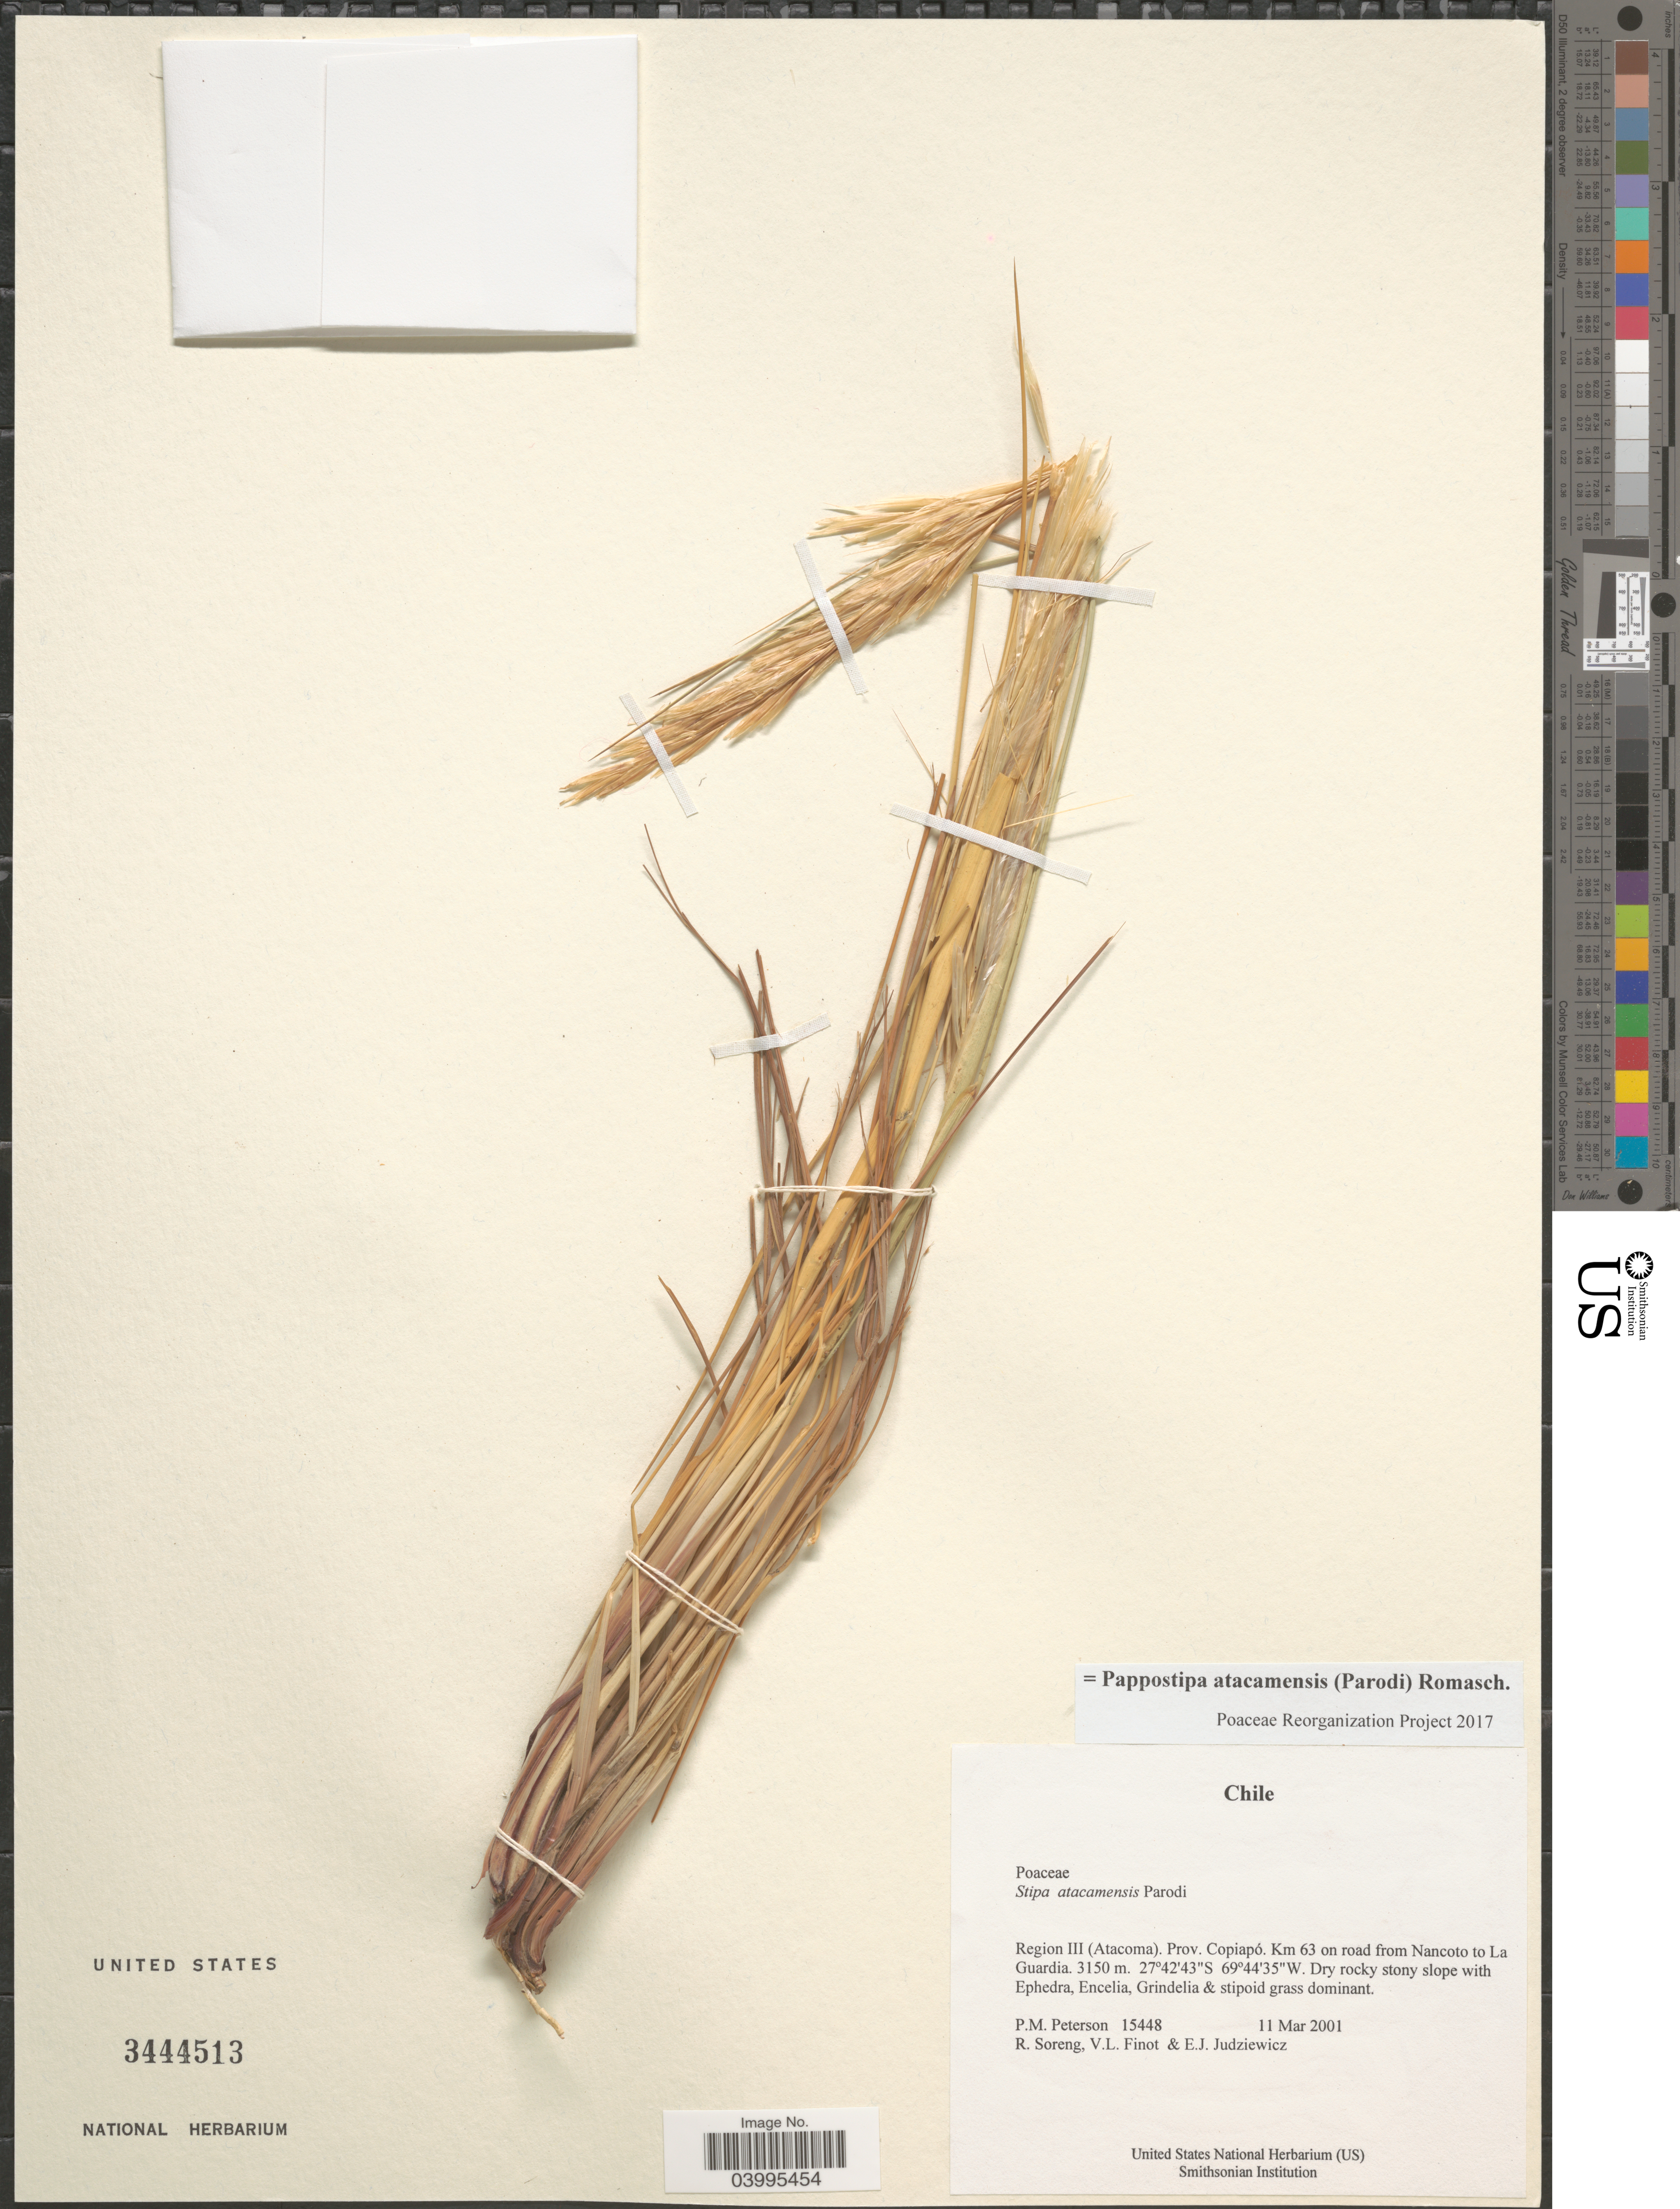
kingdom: Plantae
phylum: Tracheophyta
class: Liliopsida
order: Poales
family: Poaceae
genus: Pappostipa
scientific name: Pappostipa atacamensis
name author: (Parodi) Romasch.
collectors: P. M. Peterson, R. J. Soreng, V. Finot & E. J. Judziewicz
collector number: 15448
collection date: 2001-03-11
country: Chile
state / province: Atacama (III)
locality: Region III (Atacoma). Prov. Copiapó. Km 63 on road from Nancoto to La Guardia.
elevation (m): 3150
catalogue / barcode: US 3444513